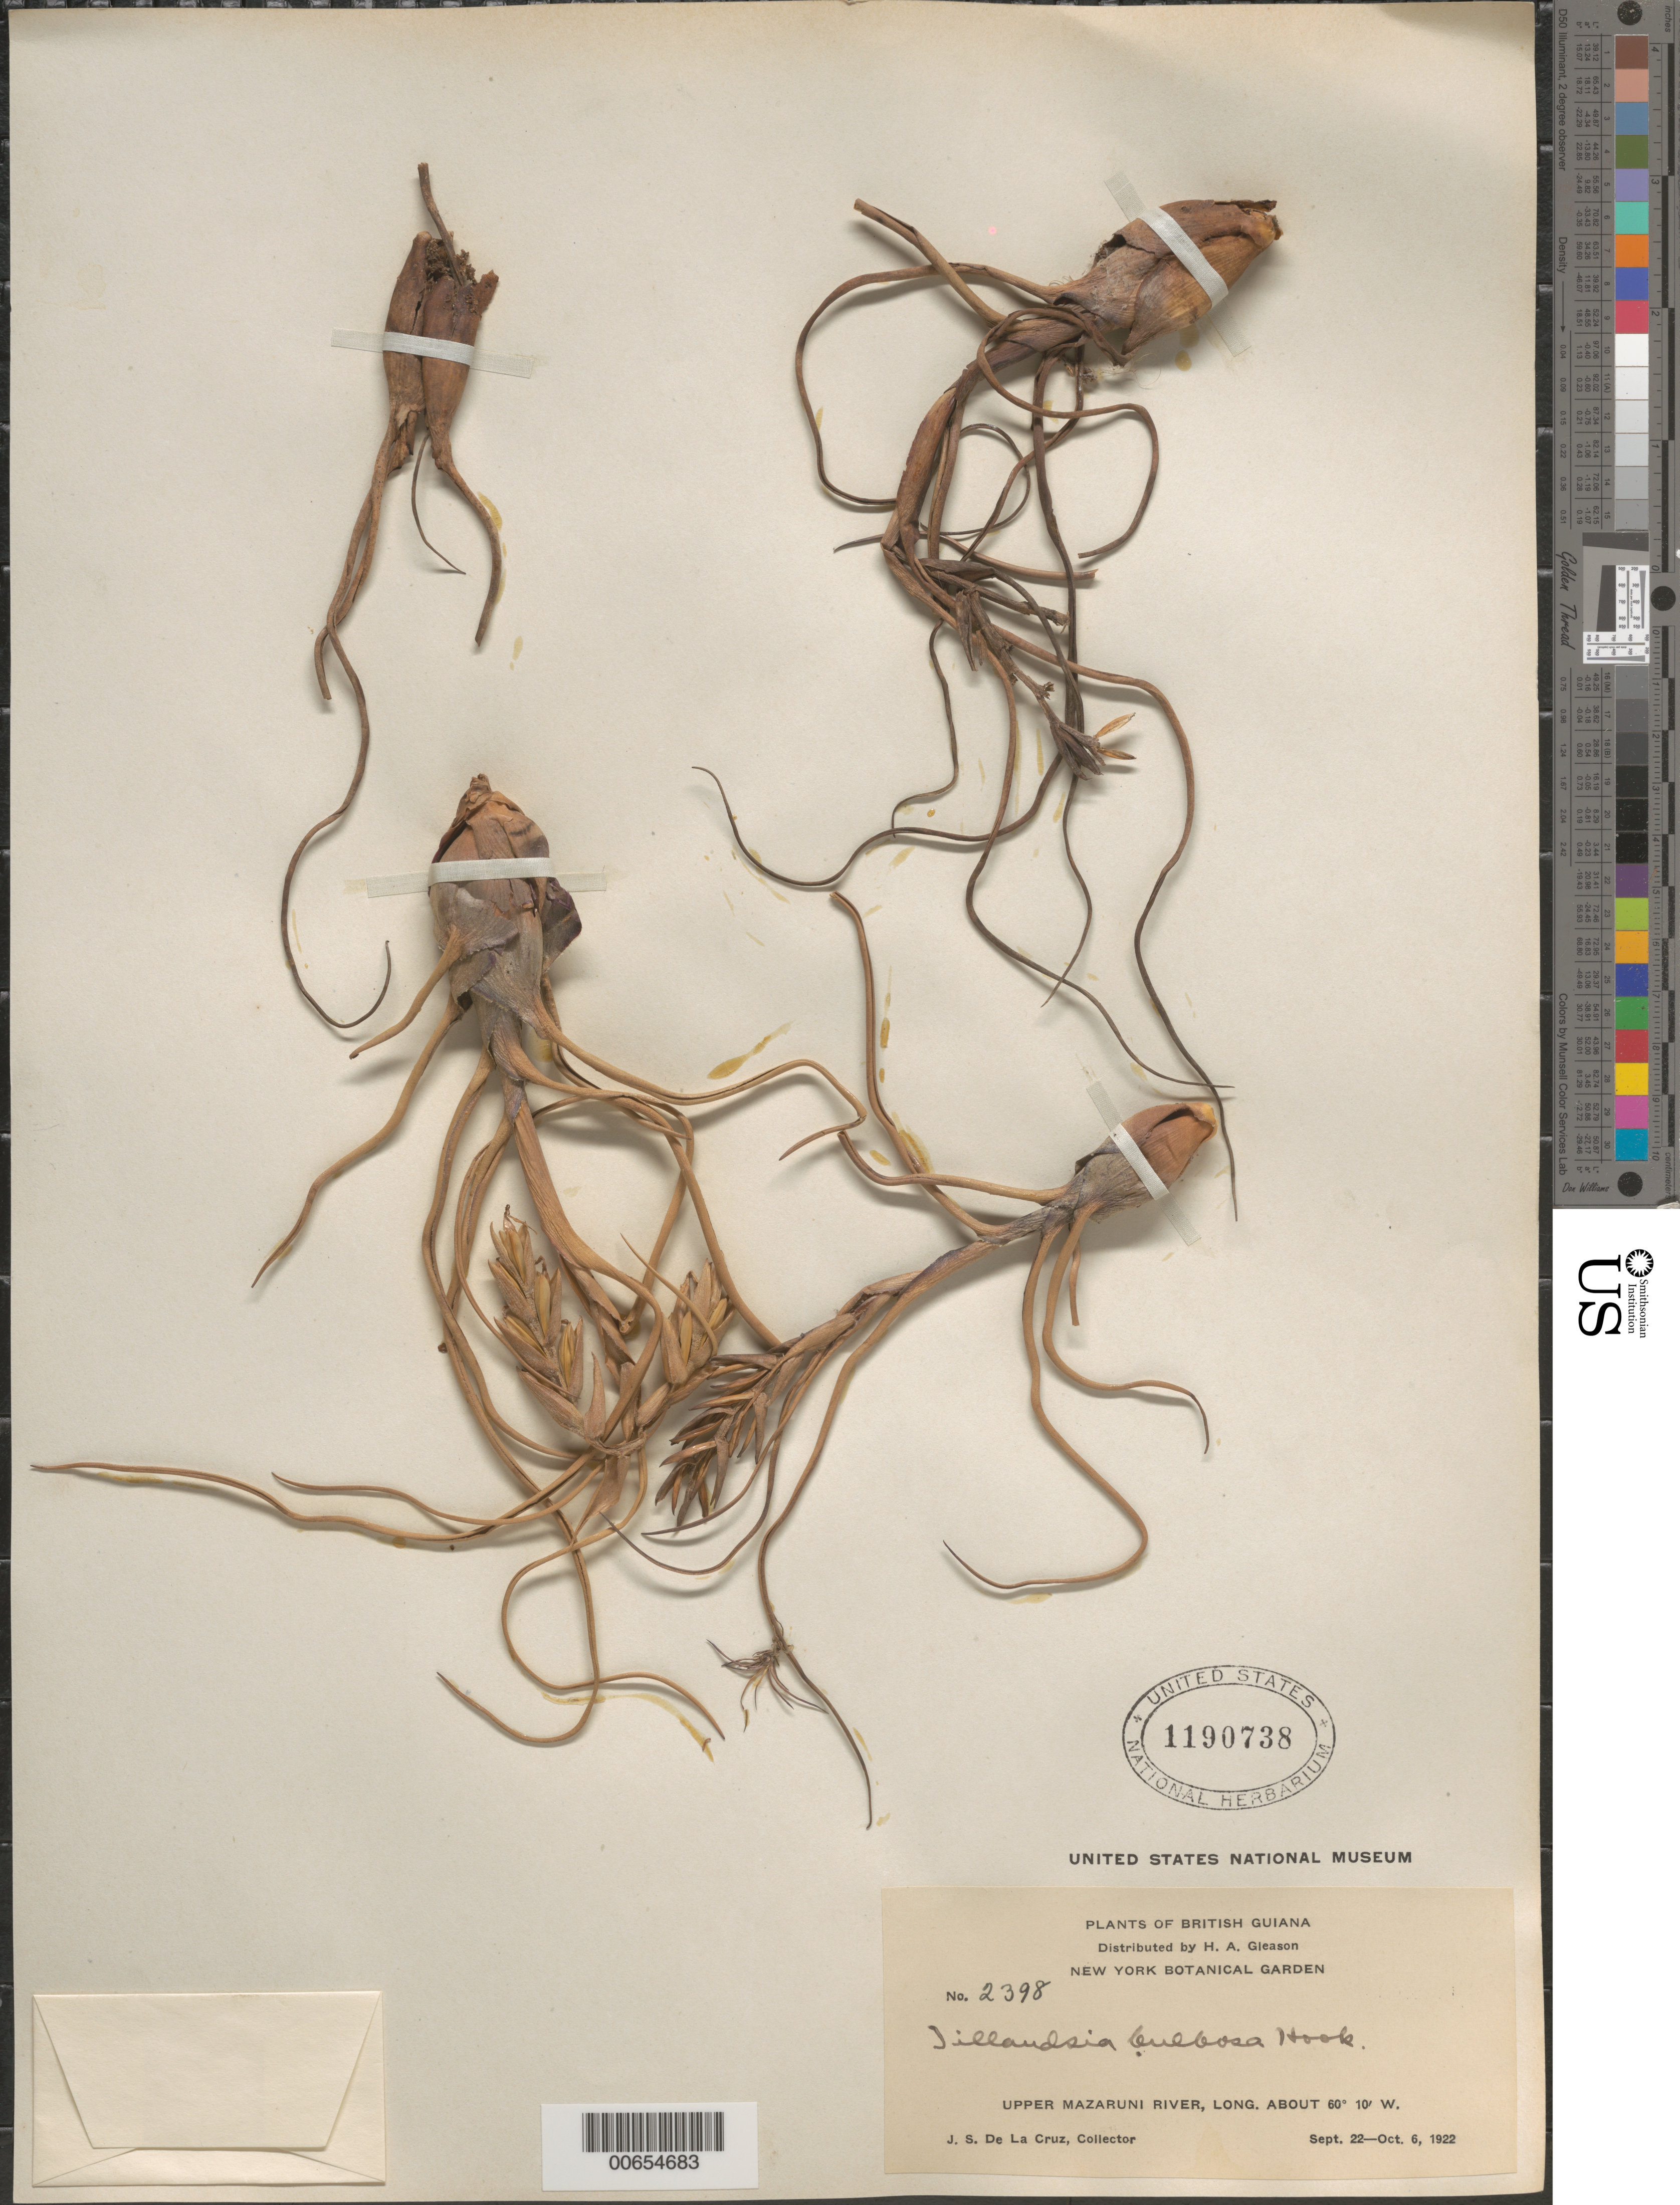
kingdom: Plantae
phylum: Tracheophyta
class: Liliopsida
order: Poales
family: Bromeliaceae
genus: Tillandsia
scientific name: Tillandsia bulbosa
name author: Hook.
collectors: J. S. de la Cruz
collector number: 2398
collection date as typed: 22-Sep-22 to 6-Oct-22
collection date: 1922-09-22/1922-10-06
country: Guyana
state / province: Cuyuni-Mazaruni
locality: Upper Mazaruni R.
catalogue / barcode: US 1190738